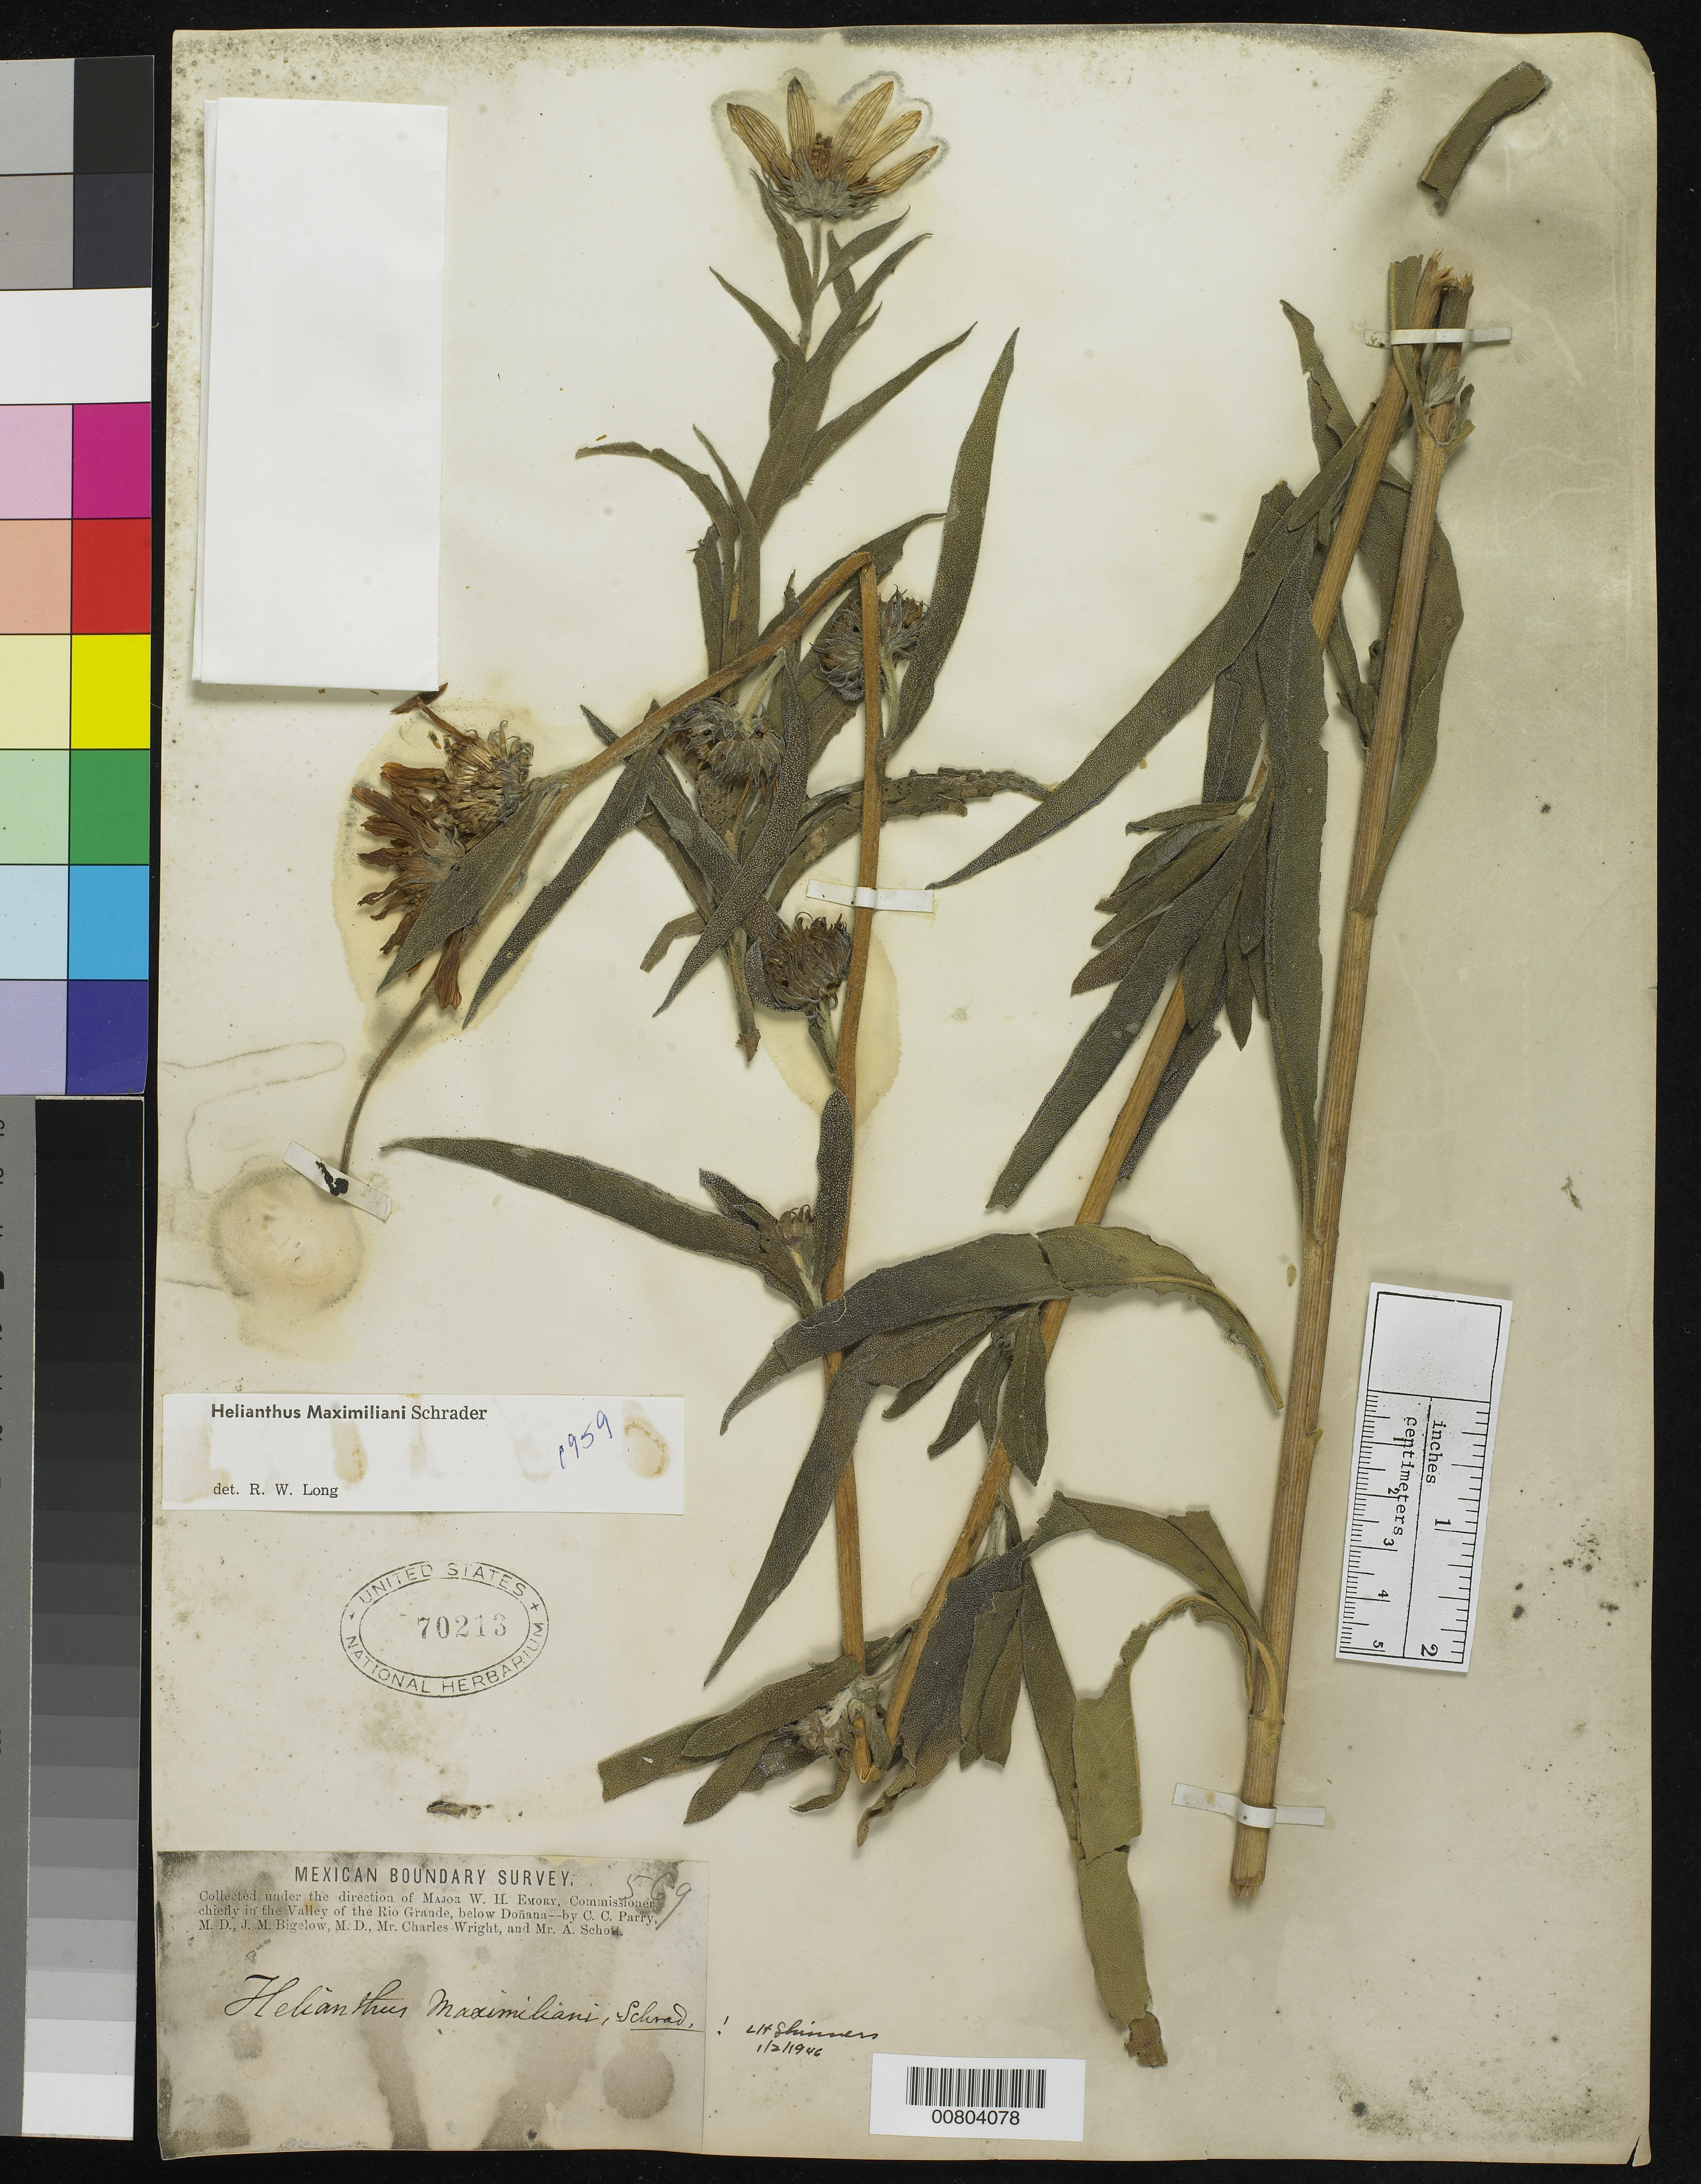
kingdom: Plantae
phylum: Tracheophyta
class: Magnoliopsida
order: Asterales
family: Asteraceae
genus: Helianthus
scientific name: Helianthus maximiliani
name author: Schrad.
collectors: C. C. Parry, J. M. Bigelow, C. Wright & A. C. V. Schott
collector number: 569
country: United States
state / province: New Mexico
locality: Valley of the Rio Grande, below Doñana, New Mexico.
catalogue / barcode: US 70213